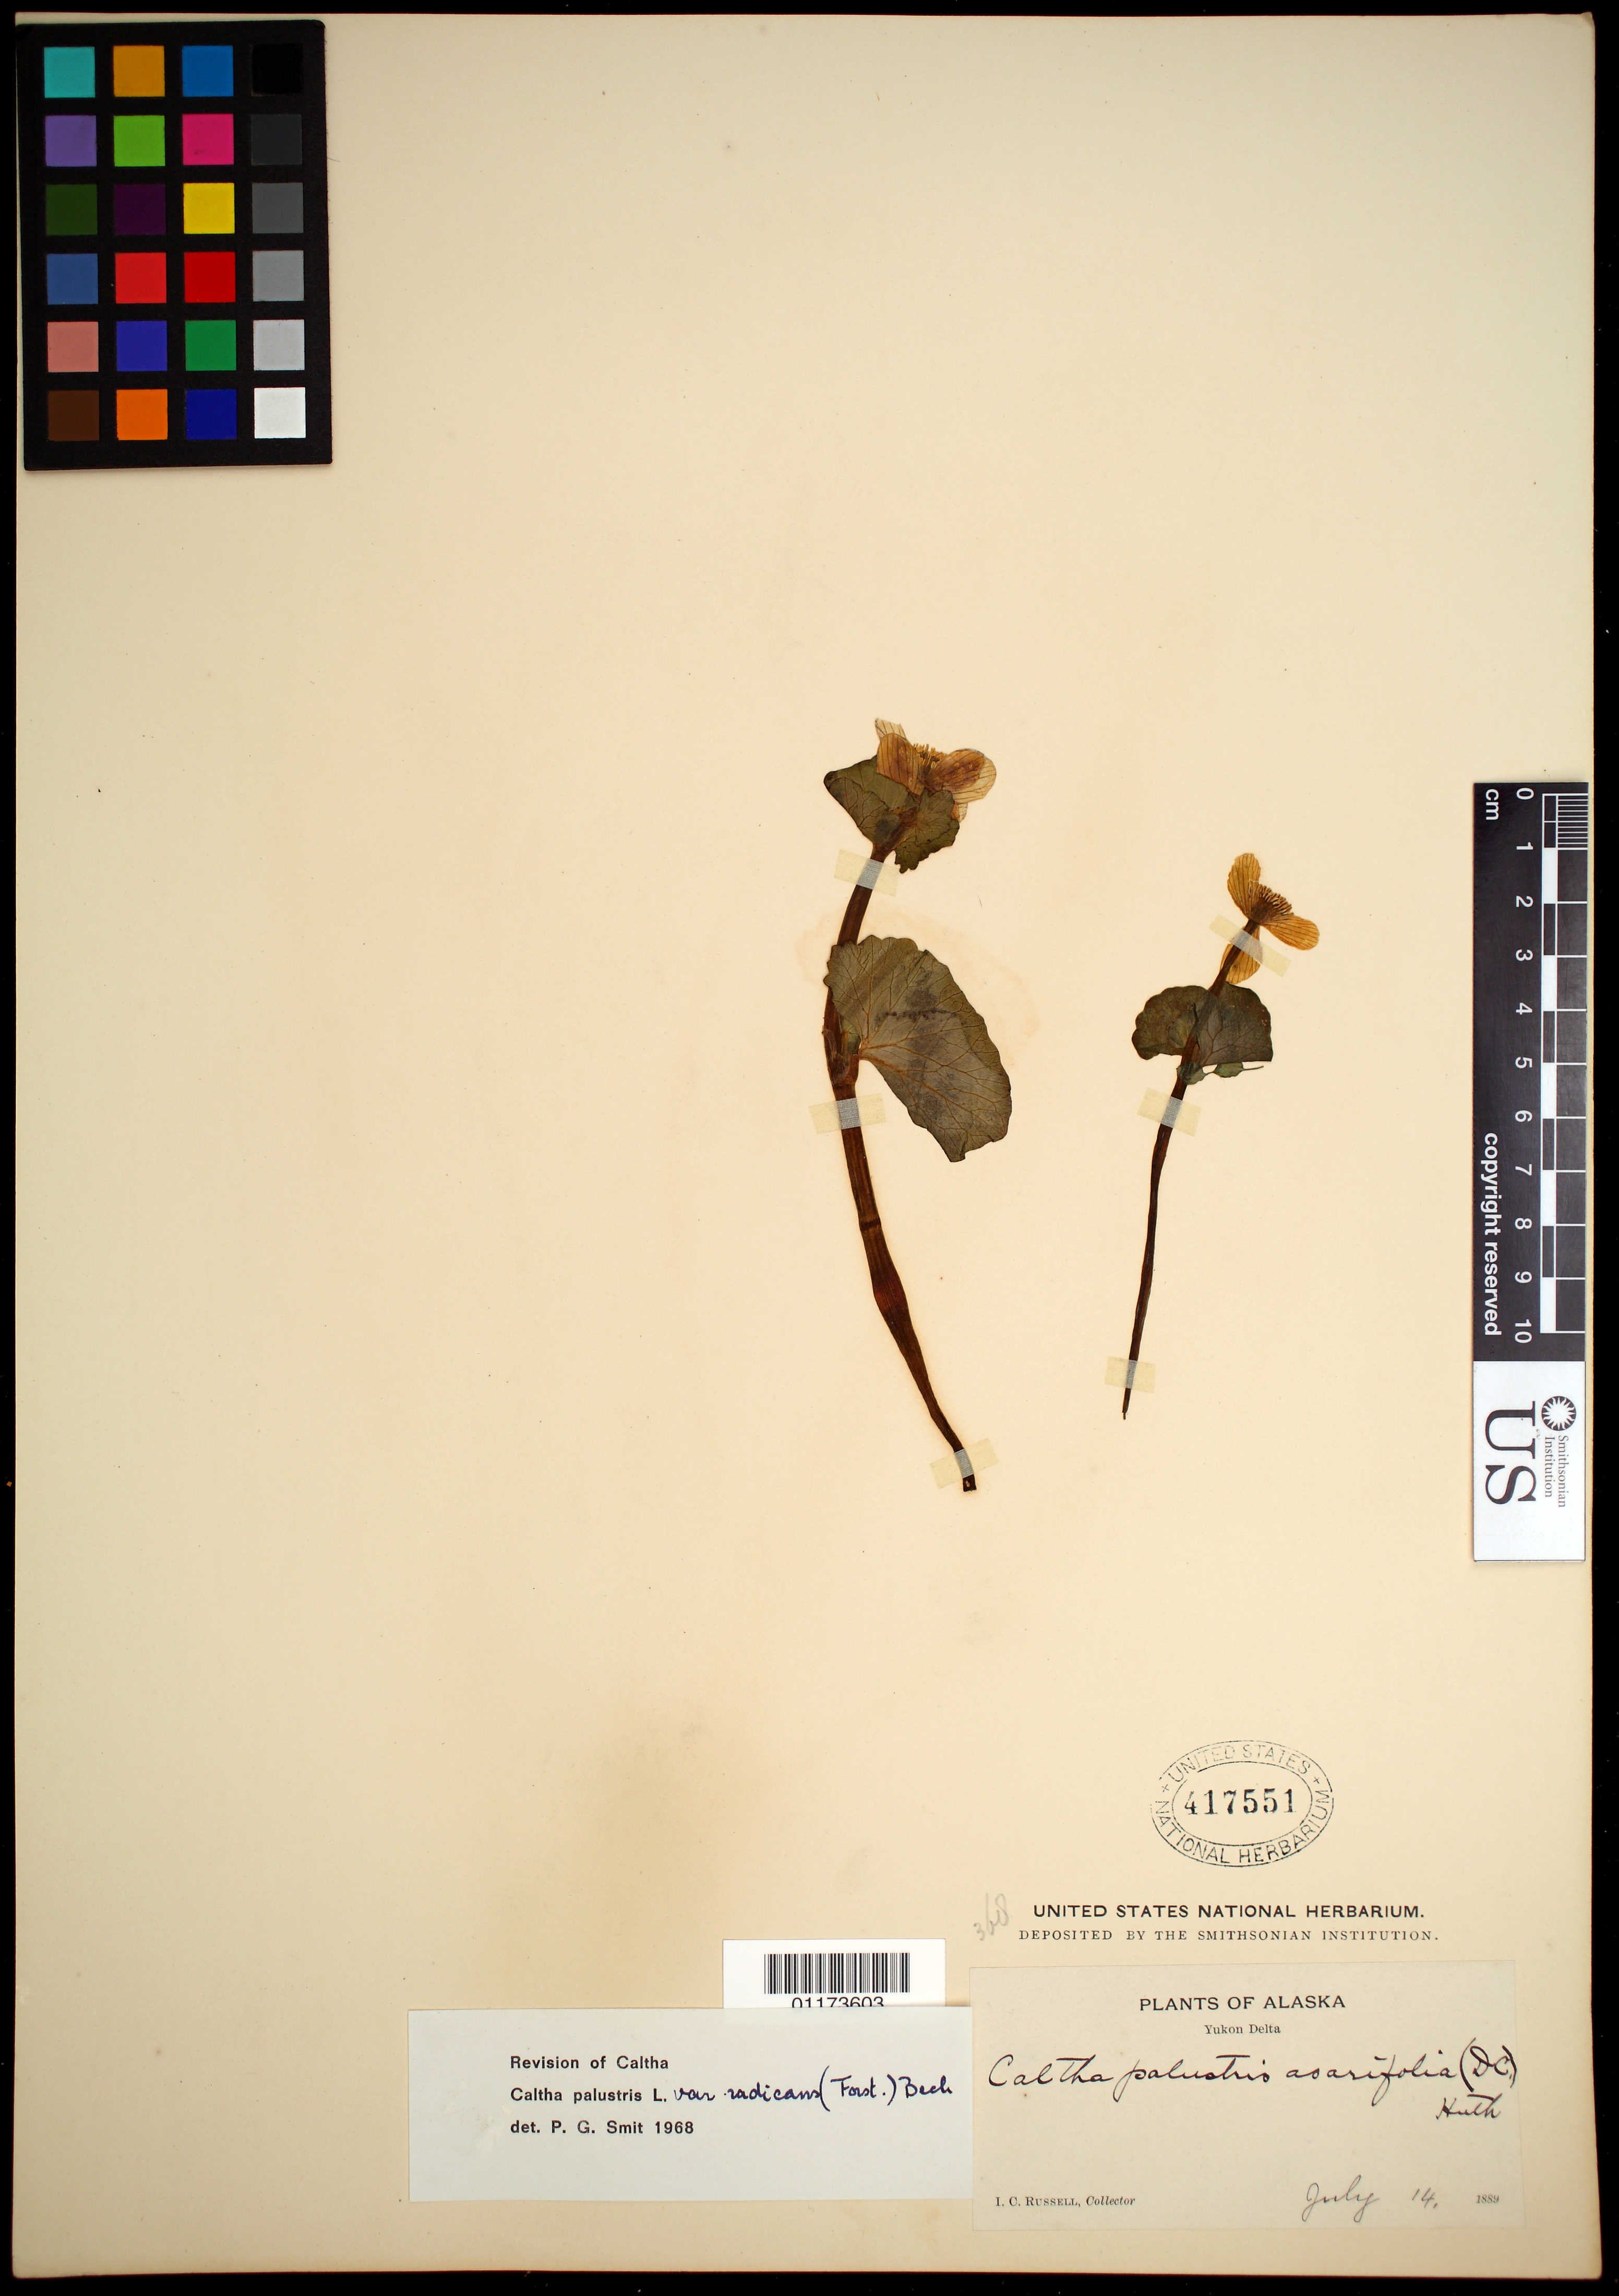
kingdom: Plantae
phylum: Tracheophyta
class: Magnoliopsida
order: Ranunculales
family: Ranunculaceae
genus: Caltha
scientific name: Caltha palustris var. radicans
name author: (T.F. Forst) Beck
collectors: I. C. Russell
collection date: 1889-07-14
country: United States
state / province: Alaska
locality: Yukon Delta.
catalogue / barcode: US 417551